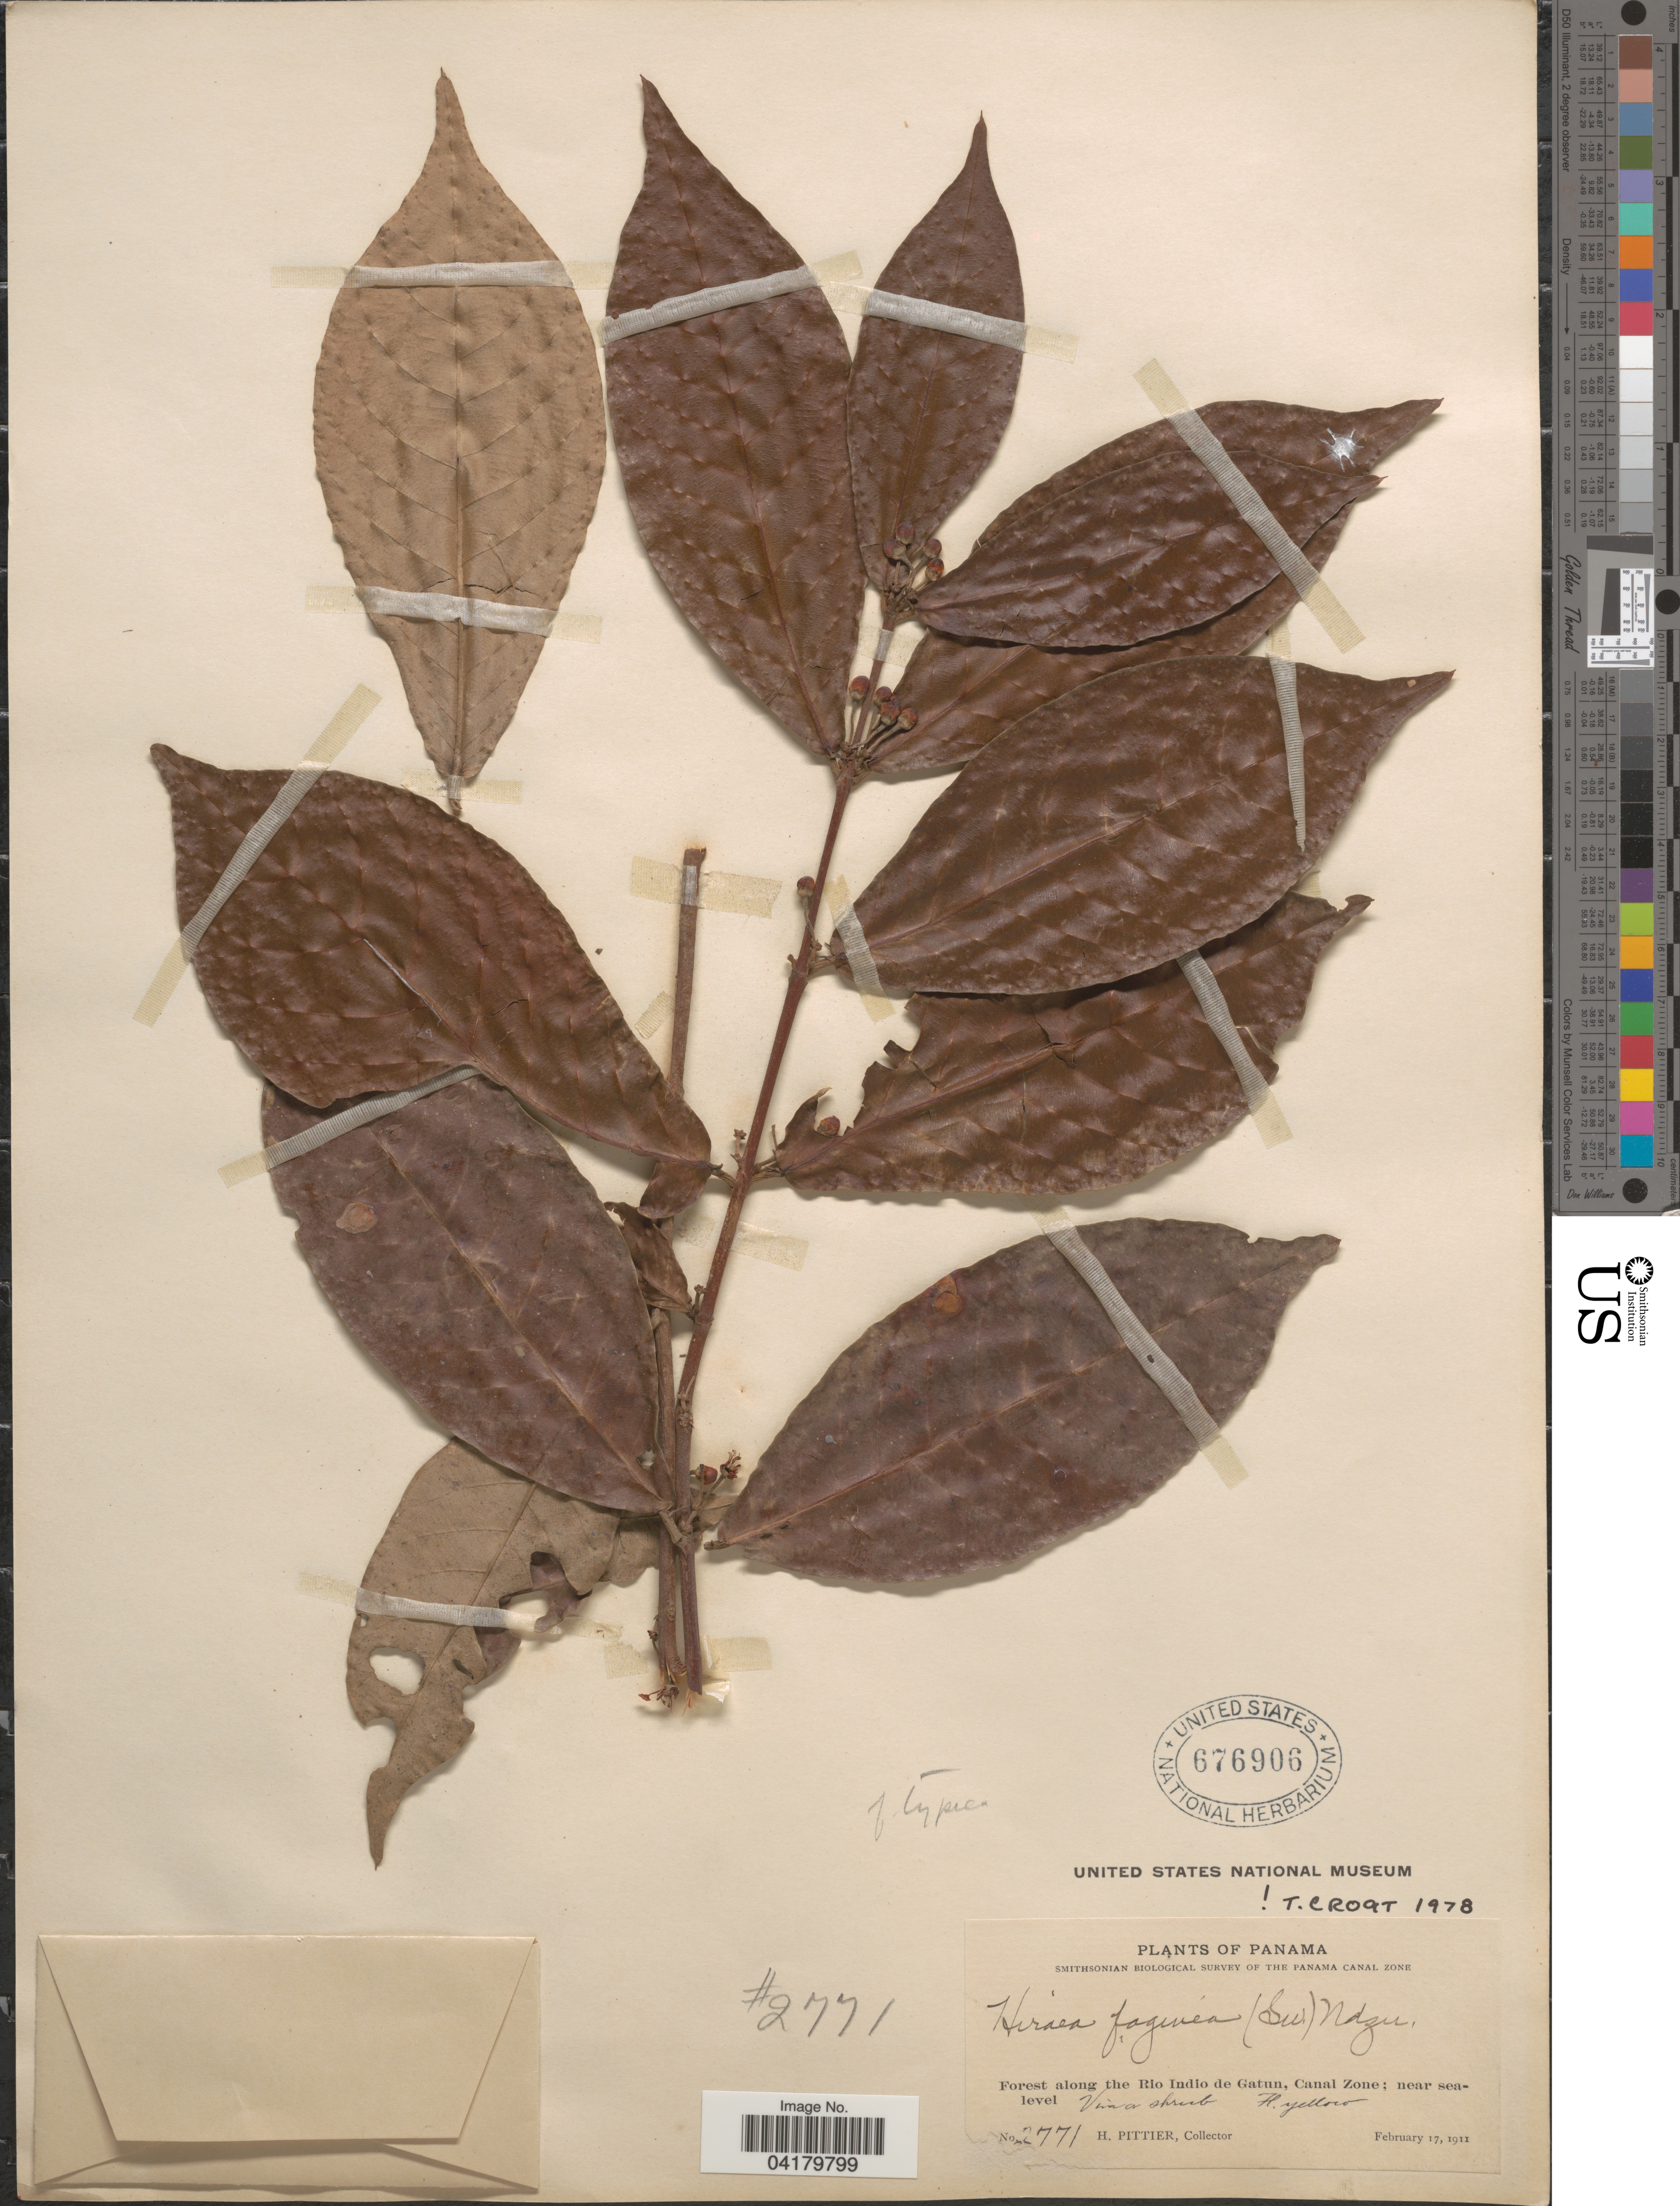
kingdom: Plantae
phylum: Tracheophyta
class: Magnoliopsida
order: Malpighiales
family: Malpighiaceae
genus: Hiraea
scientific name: Hiraea faginea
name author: (Sw.) Nied.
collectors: H. F. Pittier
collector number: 2771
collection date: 1911-02-17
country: Panama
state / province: Colón / Panamá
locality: Smithsonian Biological Survey of The Panama Canal Zone. Forest along the Rio Indio de Gatun, Canal Zone.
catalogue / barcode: US 676906